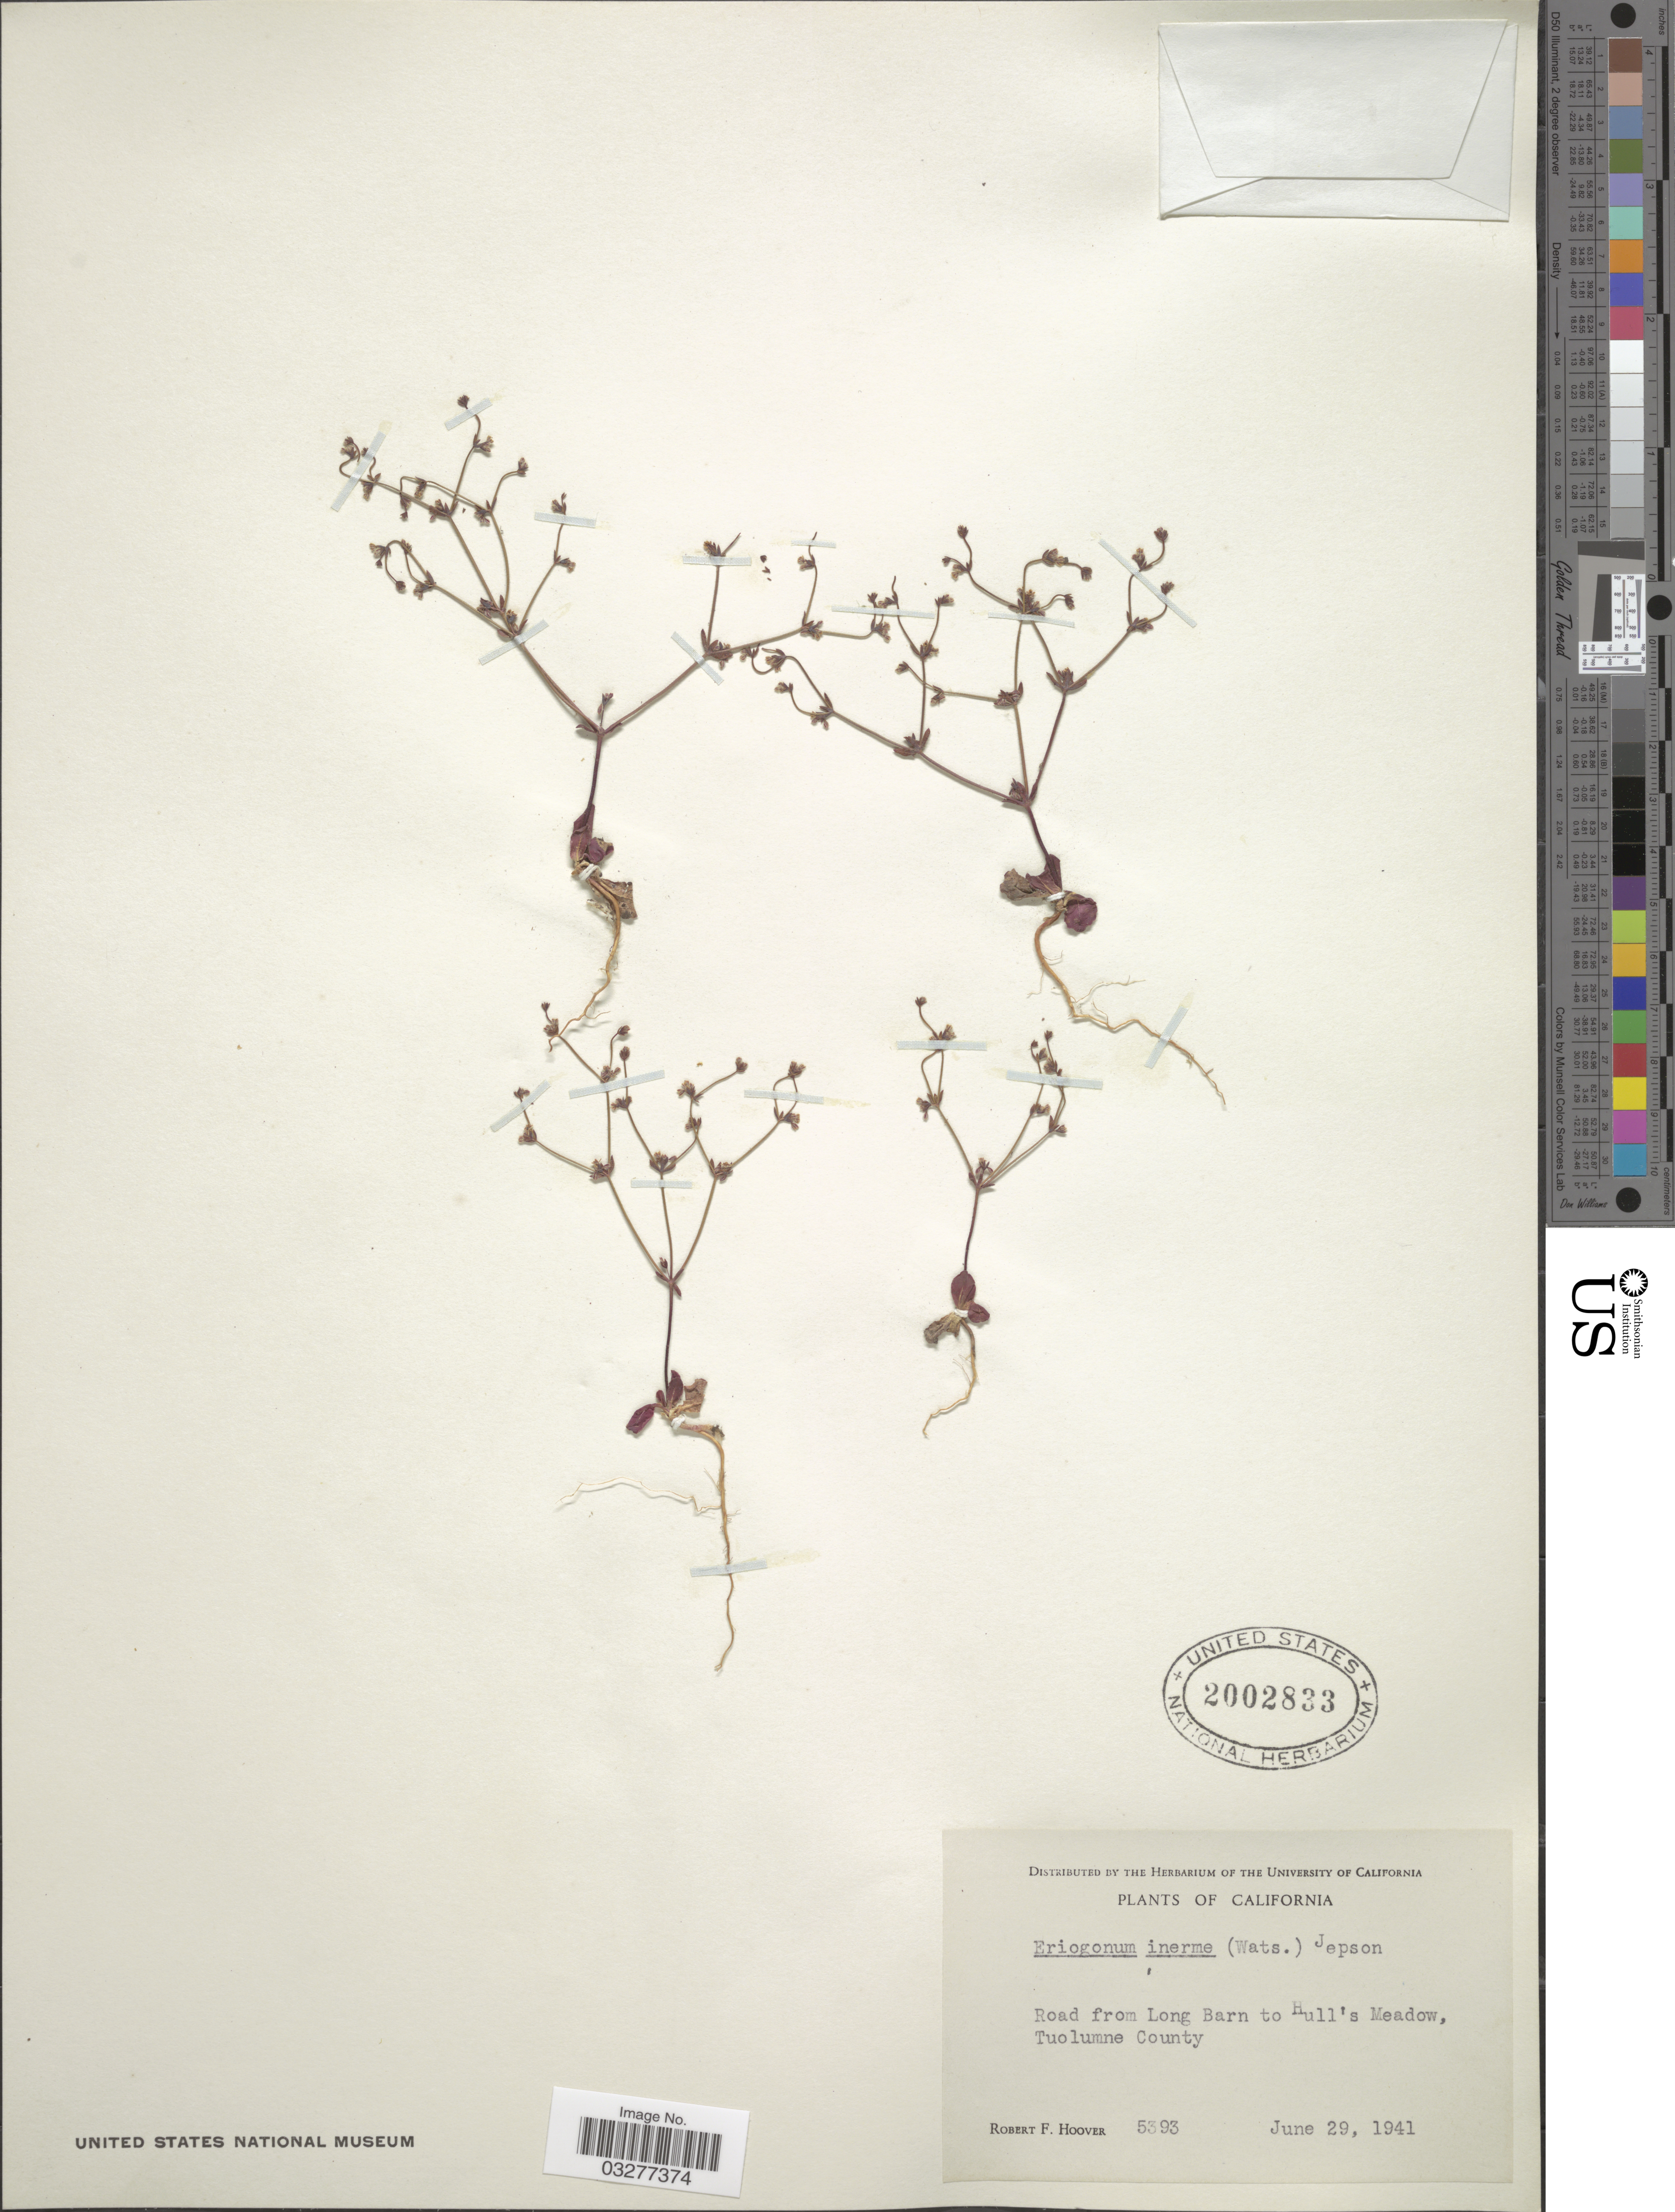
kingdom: Plantae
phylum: Tracheophyta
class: Magnoliopsida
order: Caryophyllales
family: Polygonaceae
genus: Eriogonum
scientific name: Eriogonum inerme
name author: (S. Watson) Jeps.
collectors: R. F. Hoover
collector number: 5393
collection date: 1941-06-29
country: United States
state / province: California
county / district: Tuolumne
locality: Road from Long Barn to Hull's Meadow, Tuolumne County.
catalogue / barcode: US 2002833